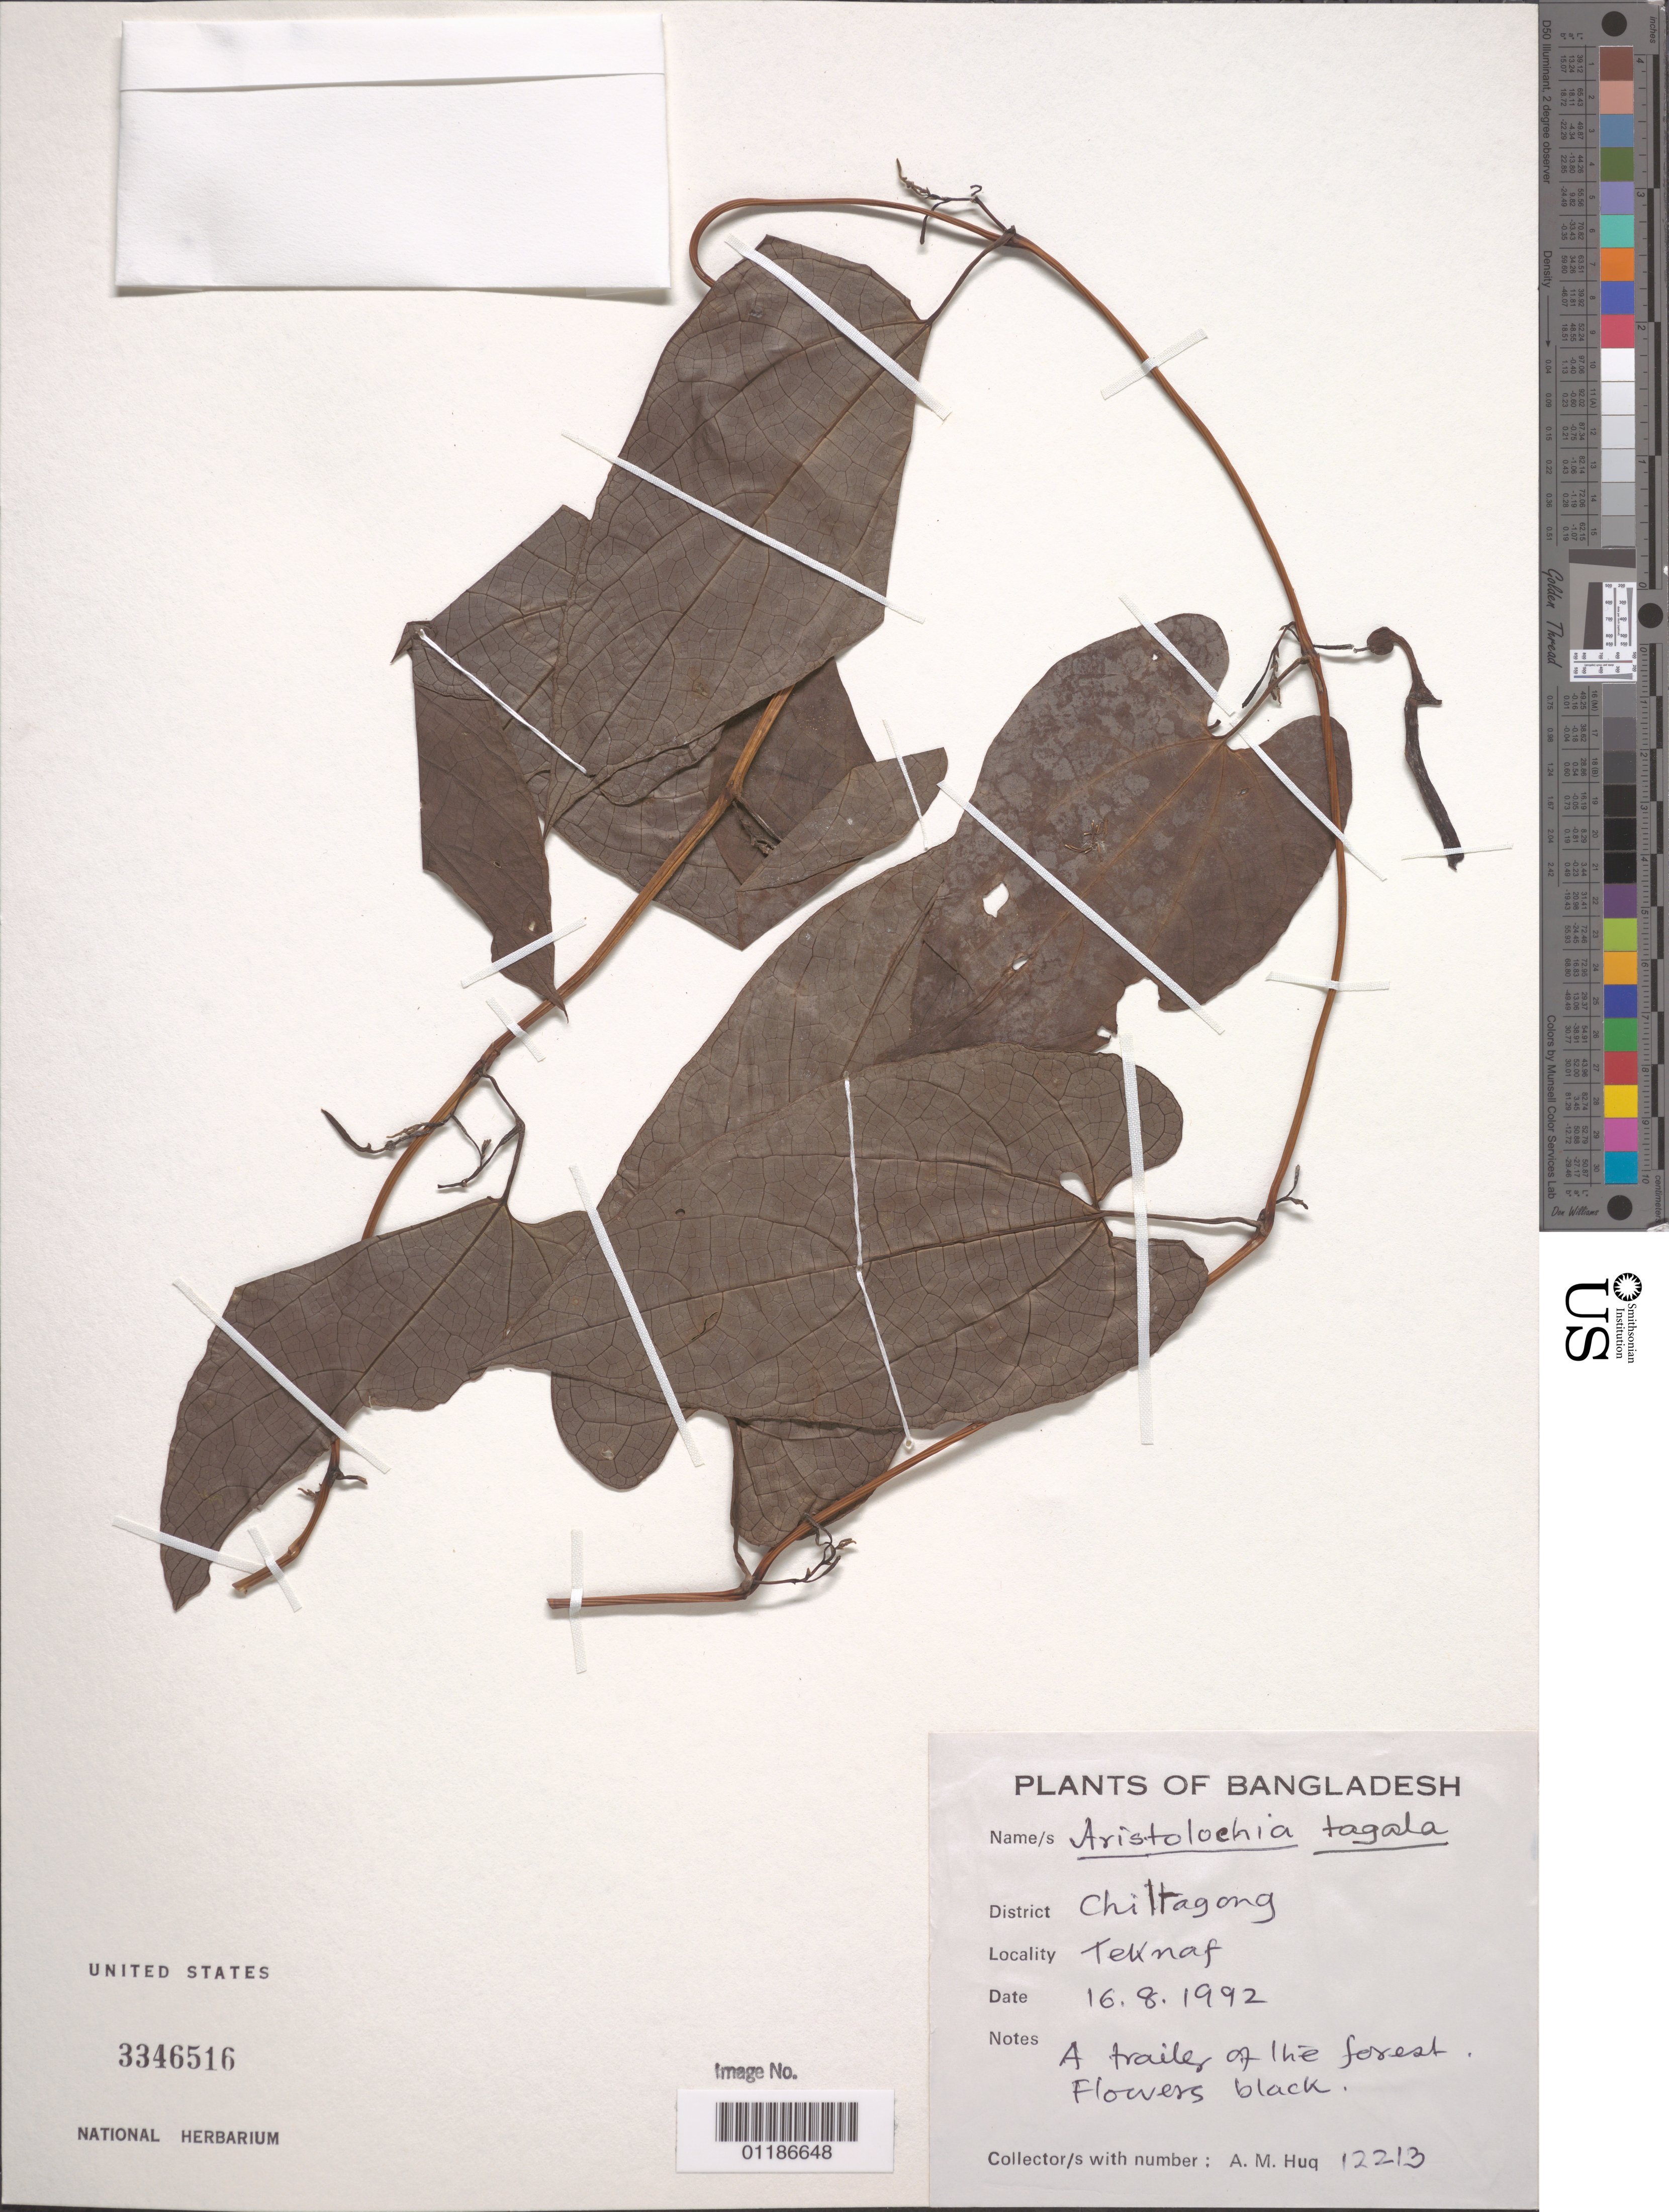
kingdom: Plantae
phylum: Tracheophyta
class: Magnoliopsida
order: Piperales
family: Aristolochiaceae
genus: Aristolochia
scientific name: Aristolochia tagala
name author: Cham.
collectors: A. M. Huq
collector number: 12213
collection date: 1992-08-16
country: Bangladesh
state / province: Chittagong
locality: Teknaf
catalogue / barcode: US 3346516